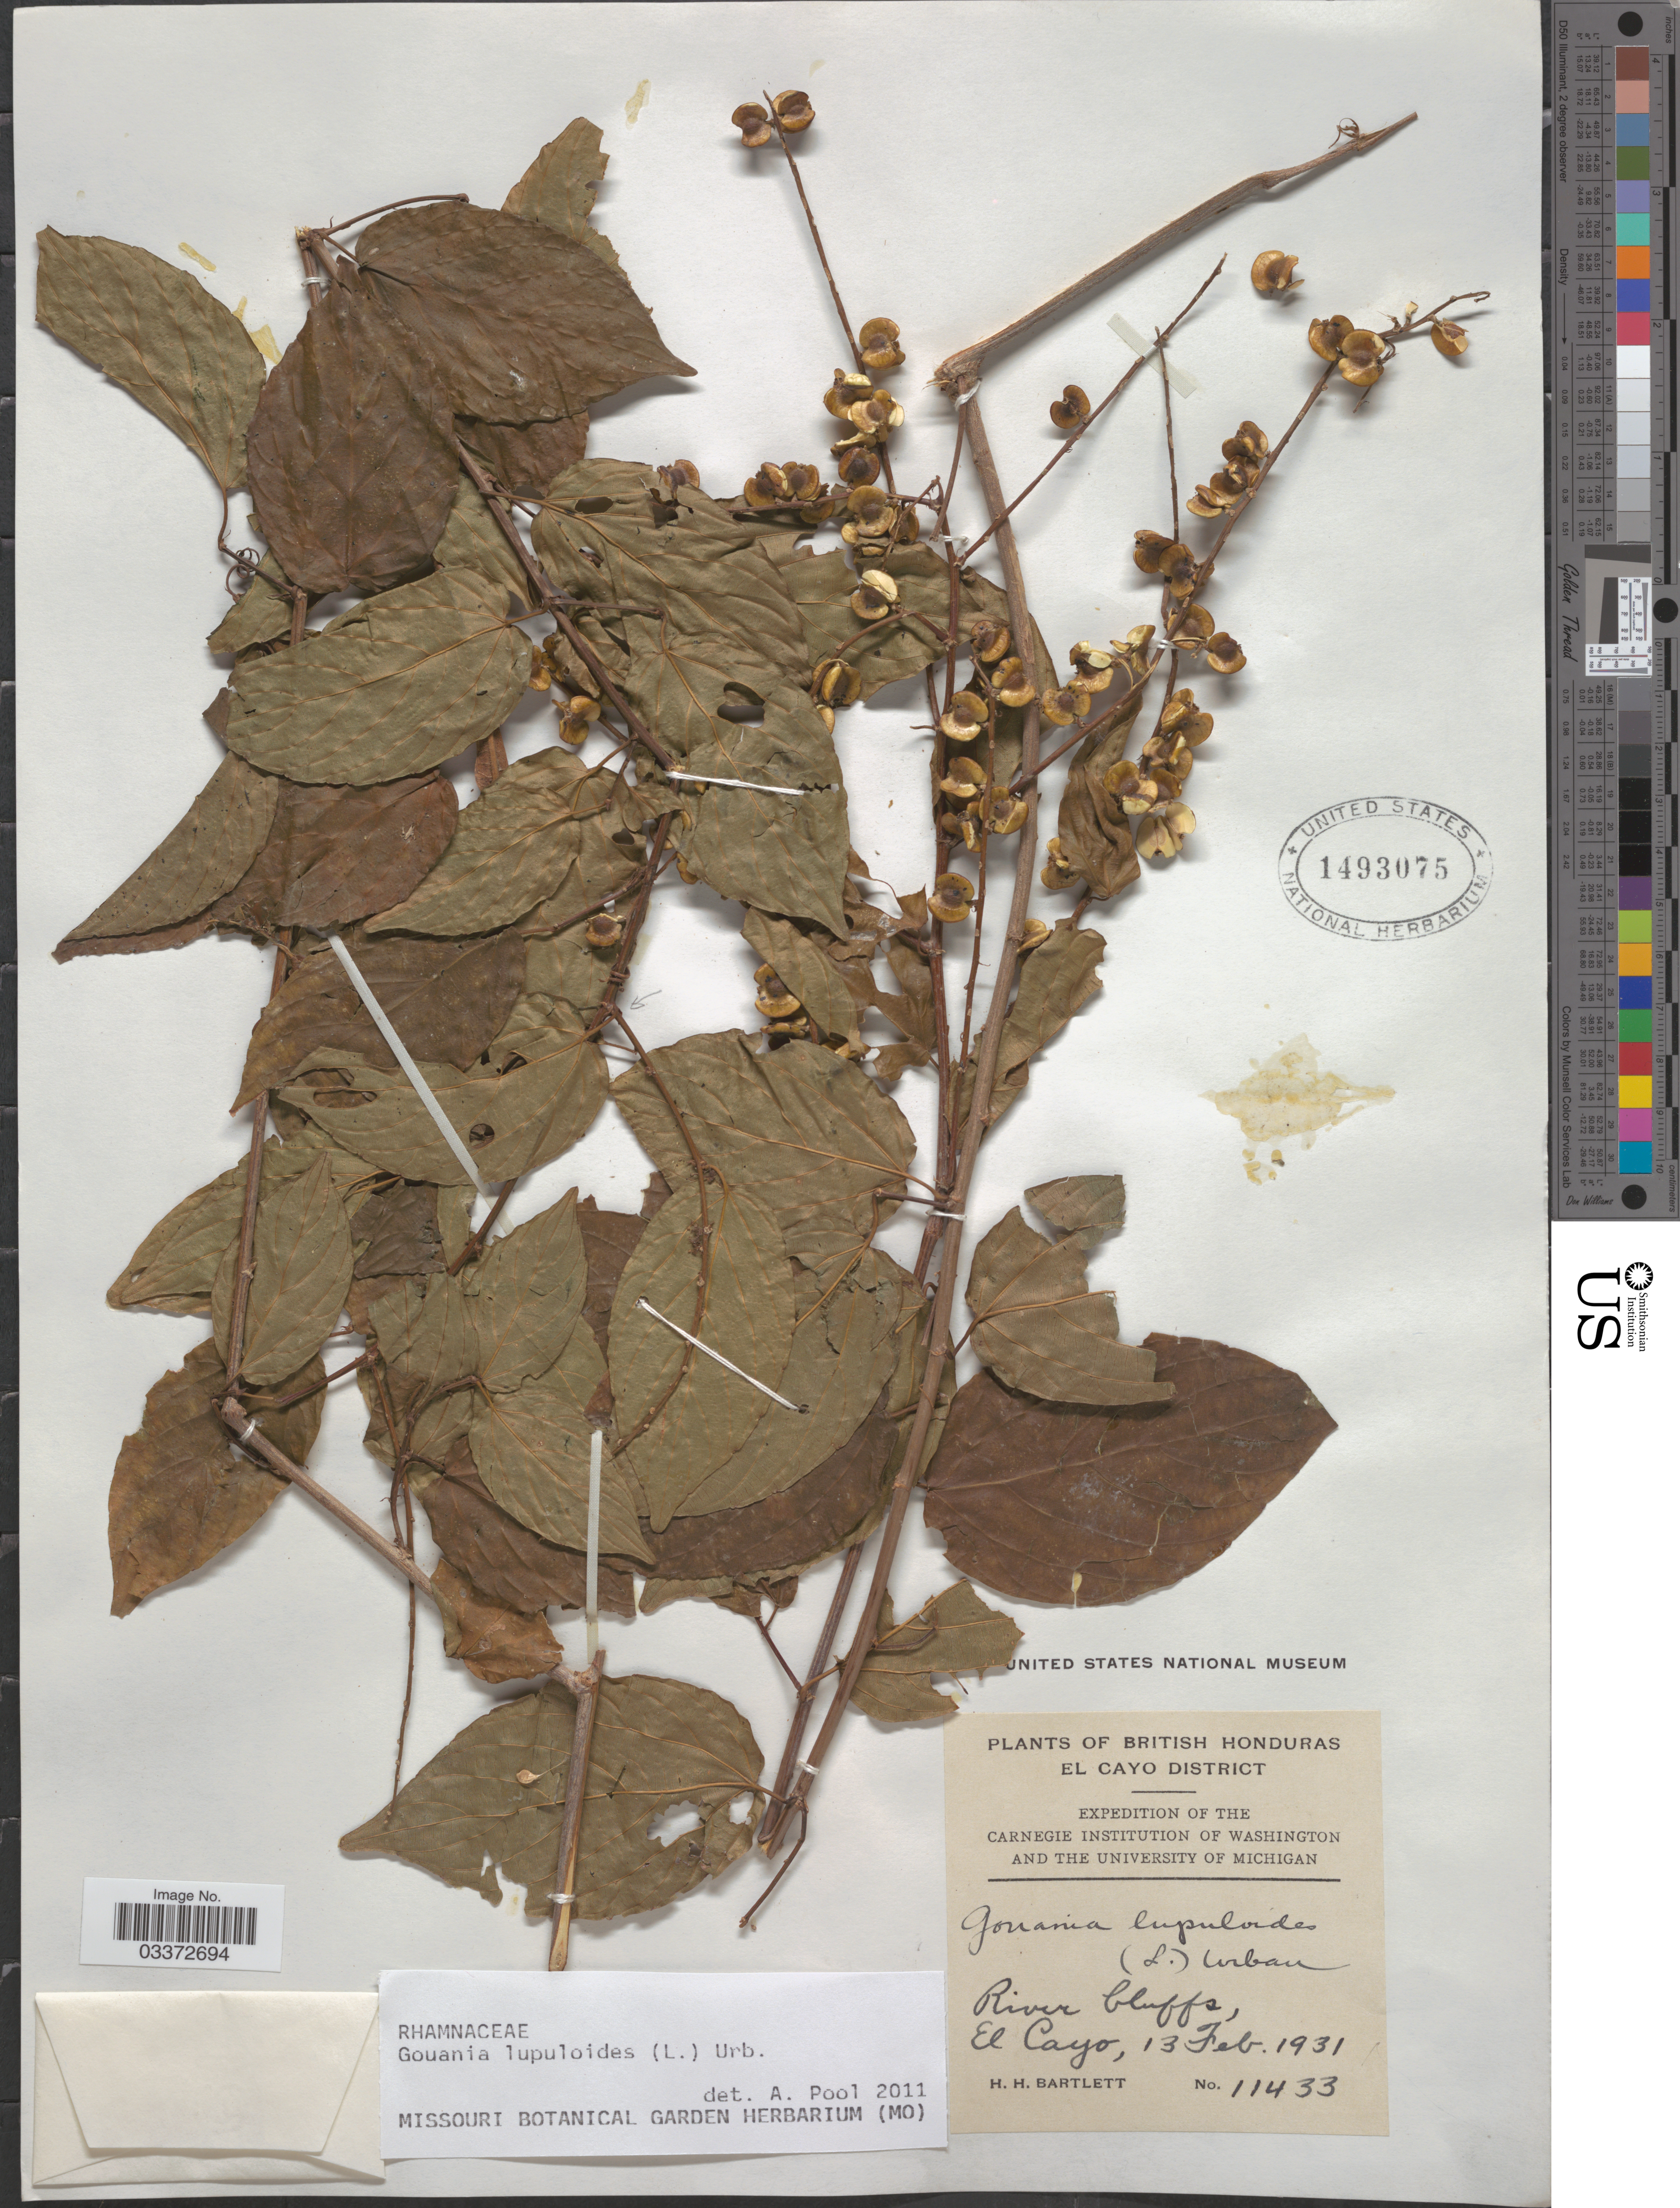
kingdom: Plantae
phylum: Tracheophyta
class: Magnoliopsida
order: Rosales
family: Rhamnaceae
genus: Gouania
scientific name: Gouania lupuloides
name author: (L.) Urb.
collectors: H. H. Bartlett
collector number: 11433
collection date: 1931-02-13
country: Belize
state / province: Cayo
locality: British Honduras. El Cayo District. River bluffs, El Cayo.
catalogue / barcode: US 1493075